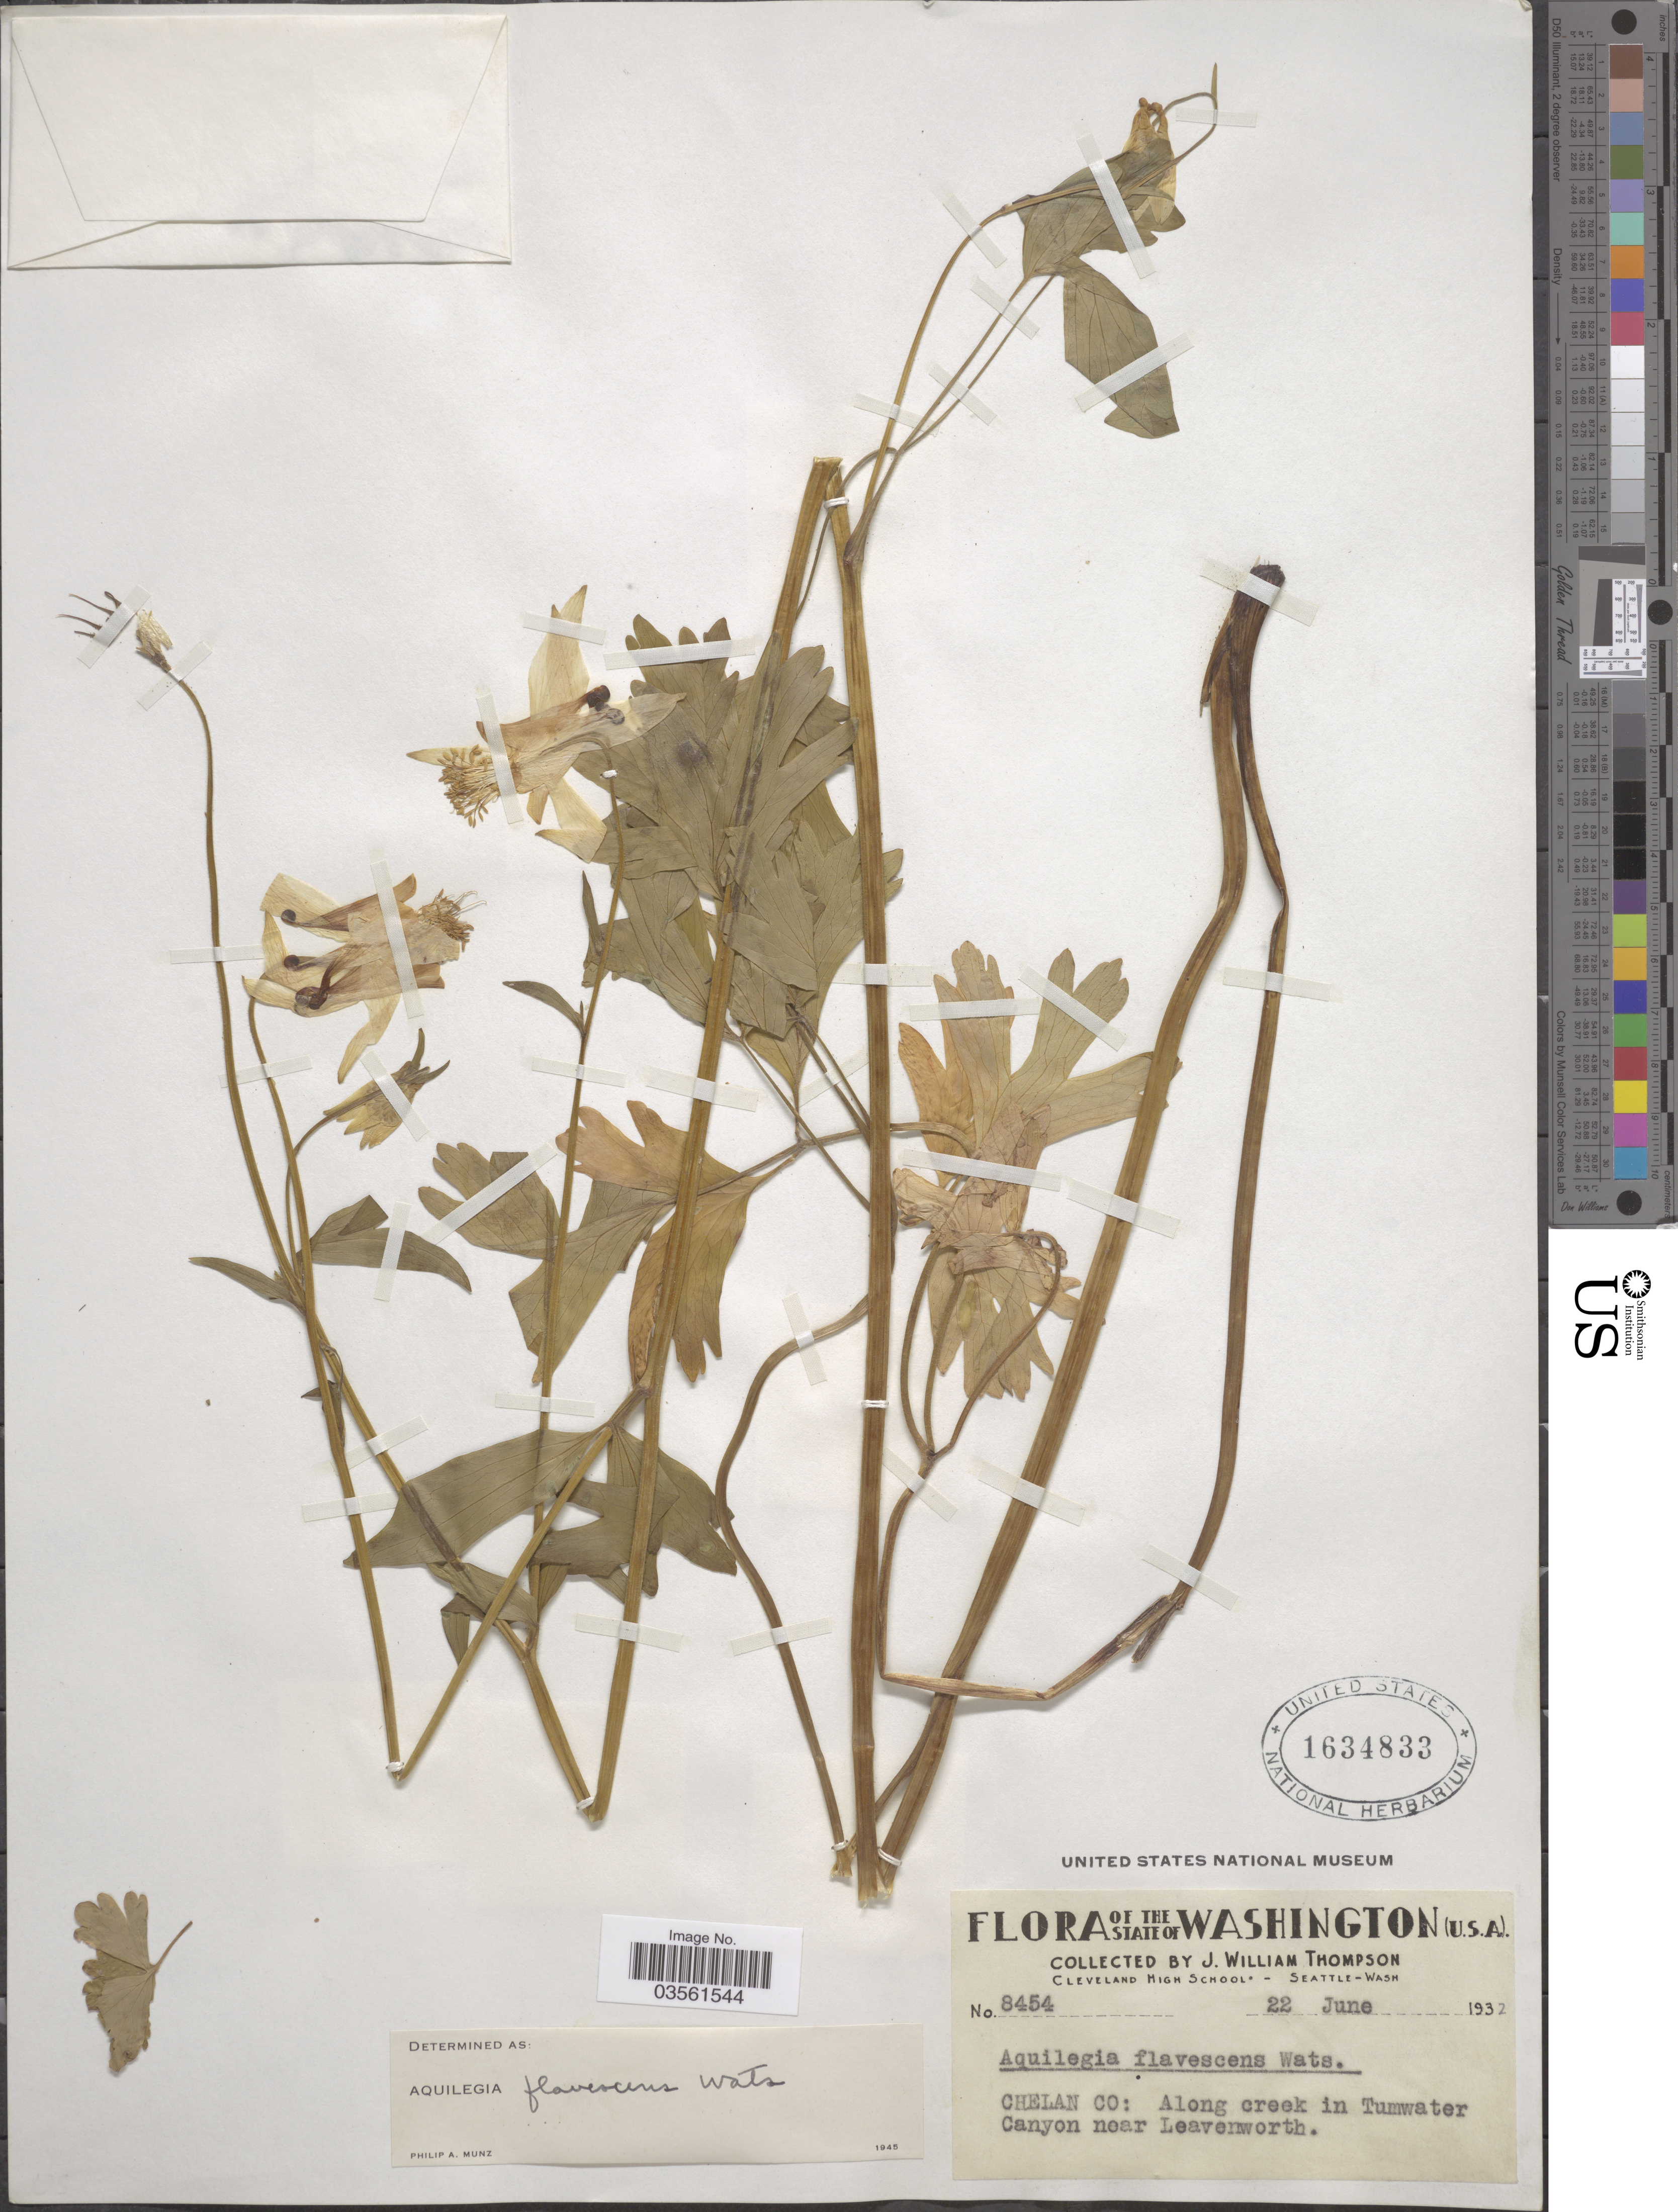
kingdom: Plantae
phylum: Tracheophyta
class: Magnoliopsida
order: Ranunculales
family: Ranunculaceae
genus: Aquilegia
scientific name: Aquilegia flavescens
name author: S. Watson in C. King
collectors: J. W. Thompson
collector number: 8454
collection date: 1932-06-22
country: United States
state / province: Washington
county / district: Chelan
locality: Chelan Co: Along creek in Tumwater Canyon near Leavenworth.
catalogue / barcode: US 1634833